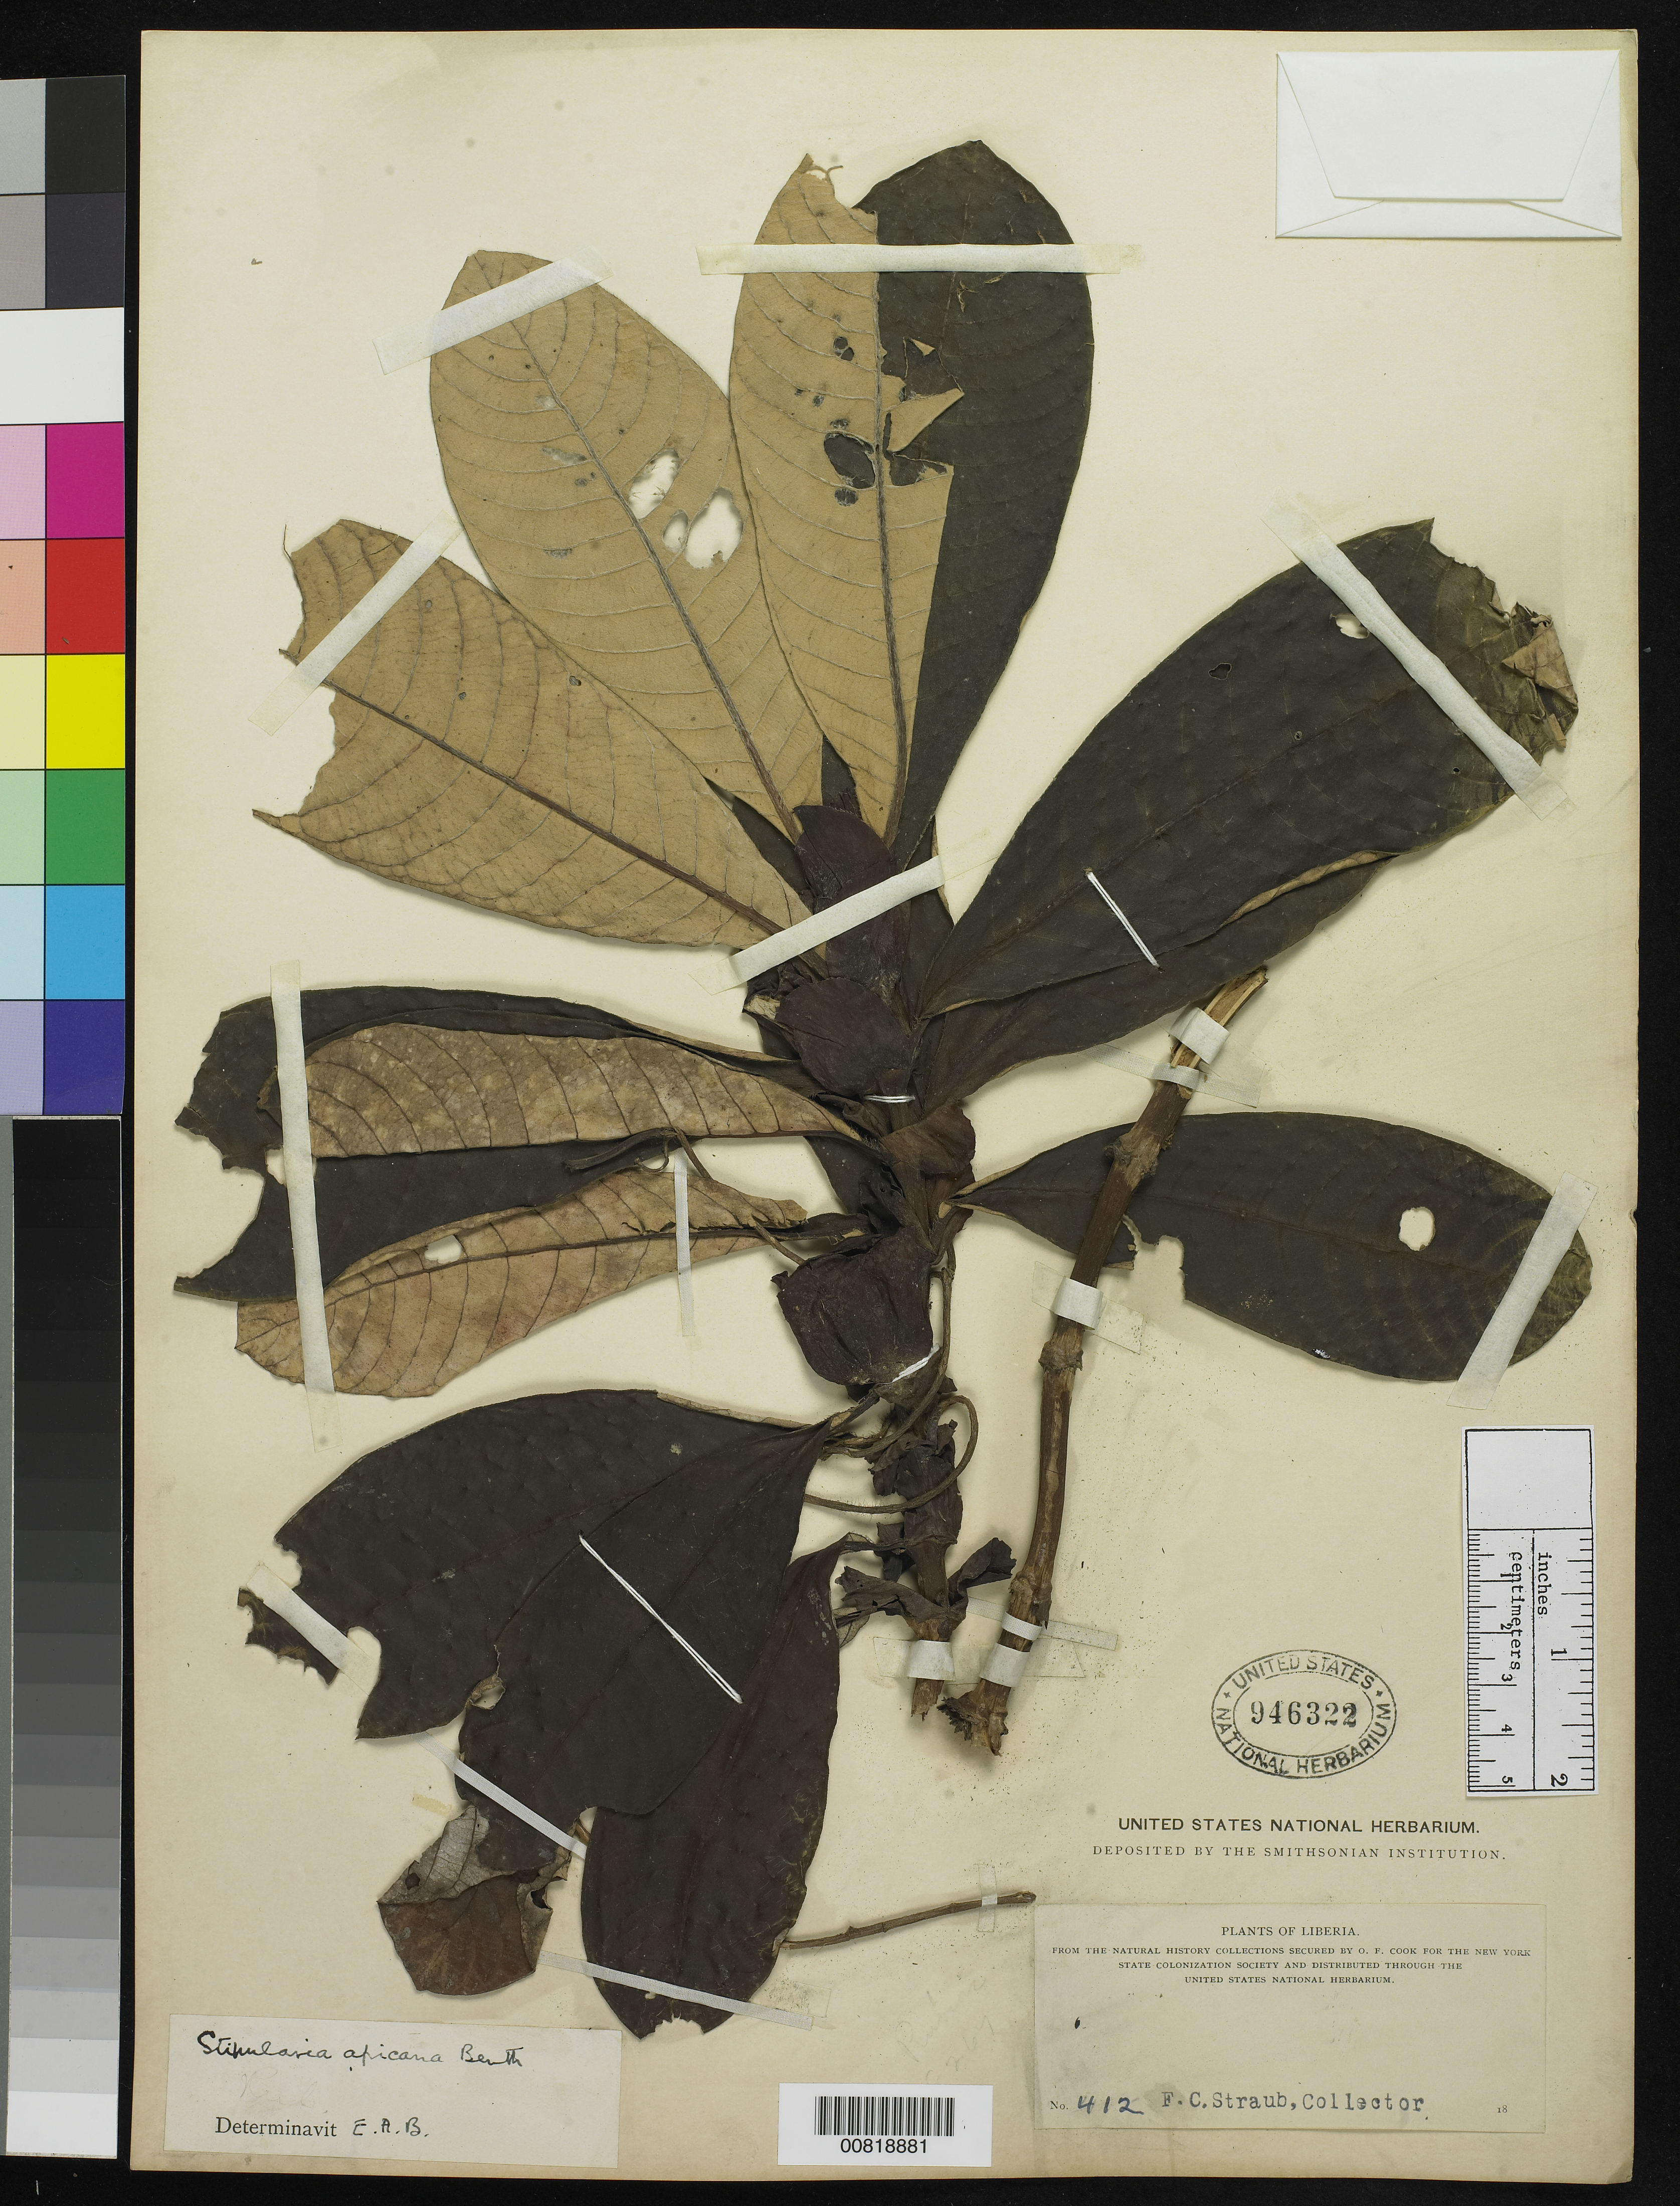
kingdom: Plantae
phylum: Tracheophyta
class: Magnoliopsida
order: Gentianales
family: Rubiaceae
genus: Stipularia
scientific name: Stipularia africana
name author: Benth.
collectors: F. Straub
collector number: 412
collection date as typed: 18--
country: Liberia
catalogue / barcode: US 946322